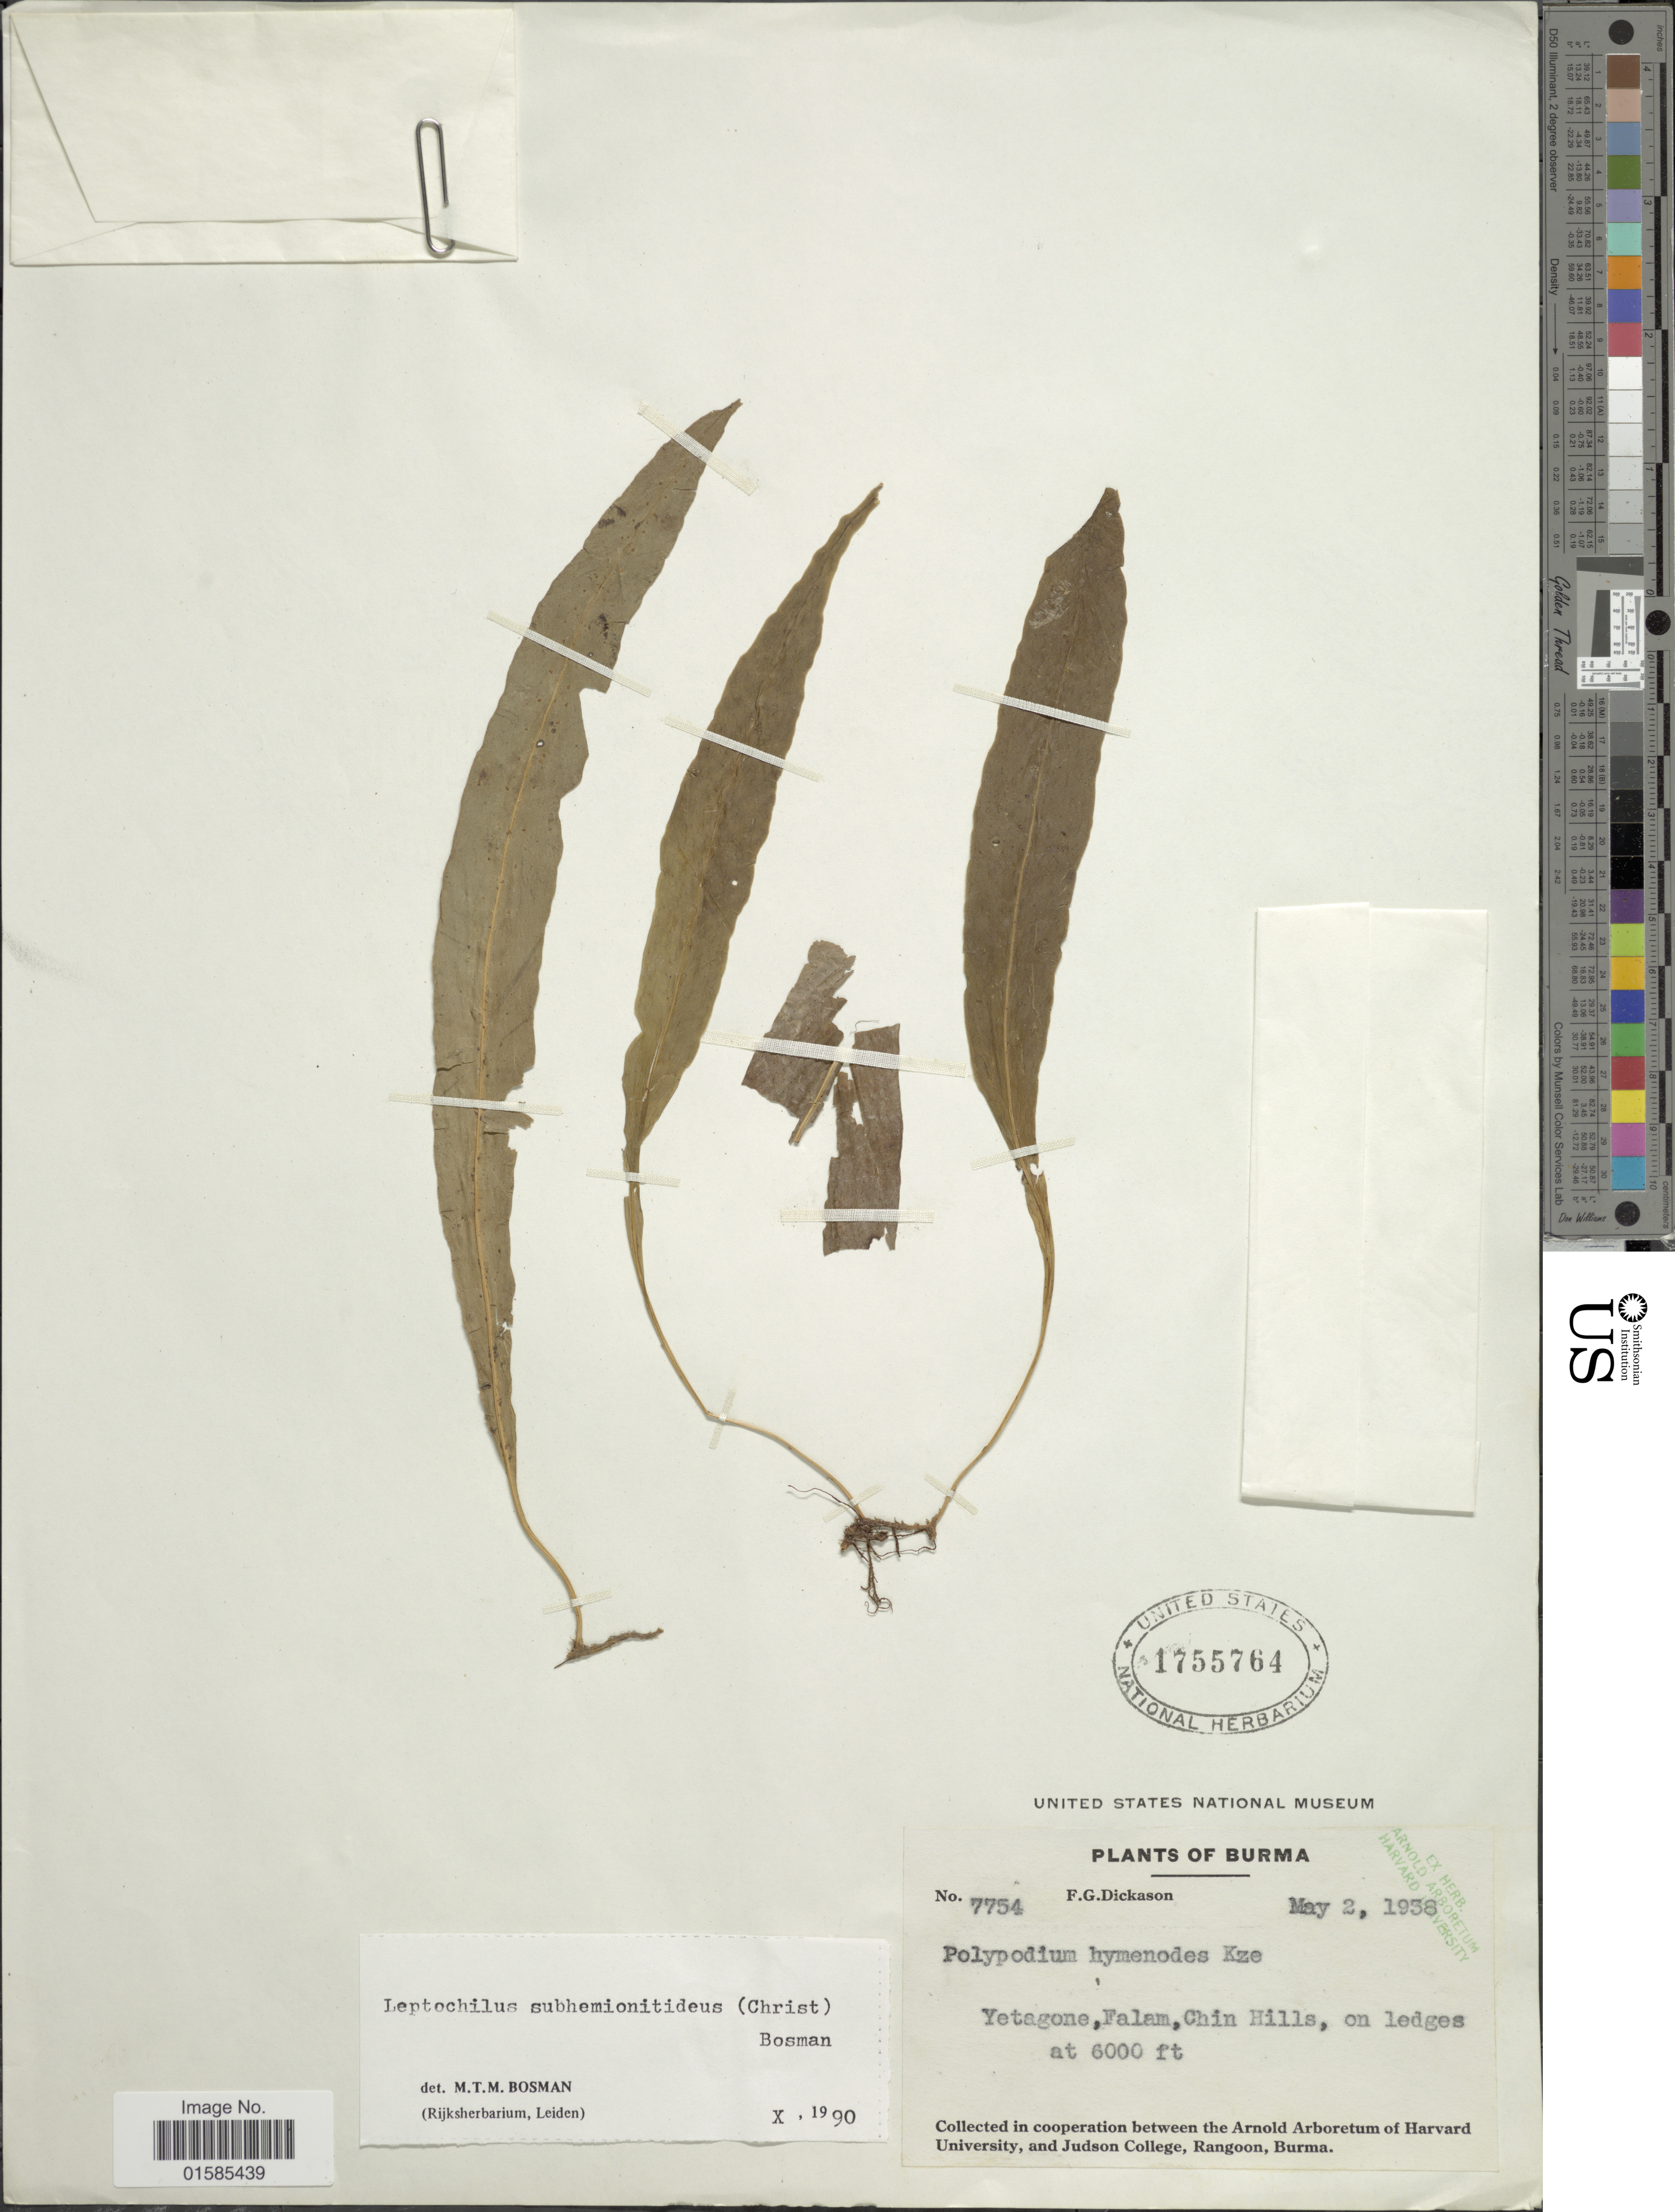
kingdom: Plantae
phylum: Tracheophyta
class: Polypodiopsida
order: Polypodiales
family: Polypodiaceae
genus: Leptochilus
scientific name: Leptochilus subhemionitideus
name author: (Christ) Bosman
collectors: F. Dickason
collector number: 7754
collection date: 1938-05-02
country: Myanmar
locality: Burma, Yetagone, Falam, Chin Hills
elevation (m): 1829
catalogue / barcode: US 1755764